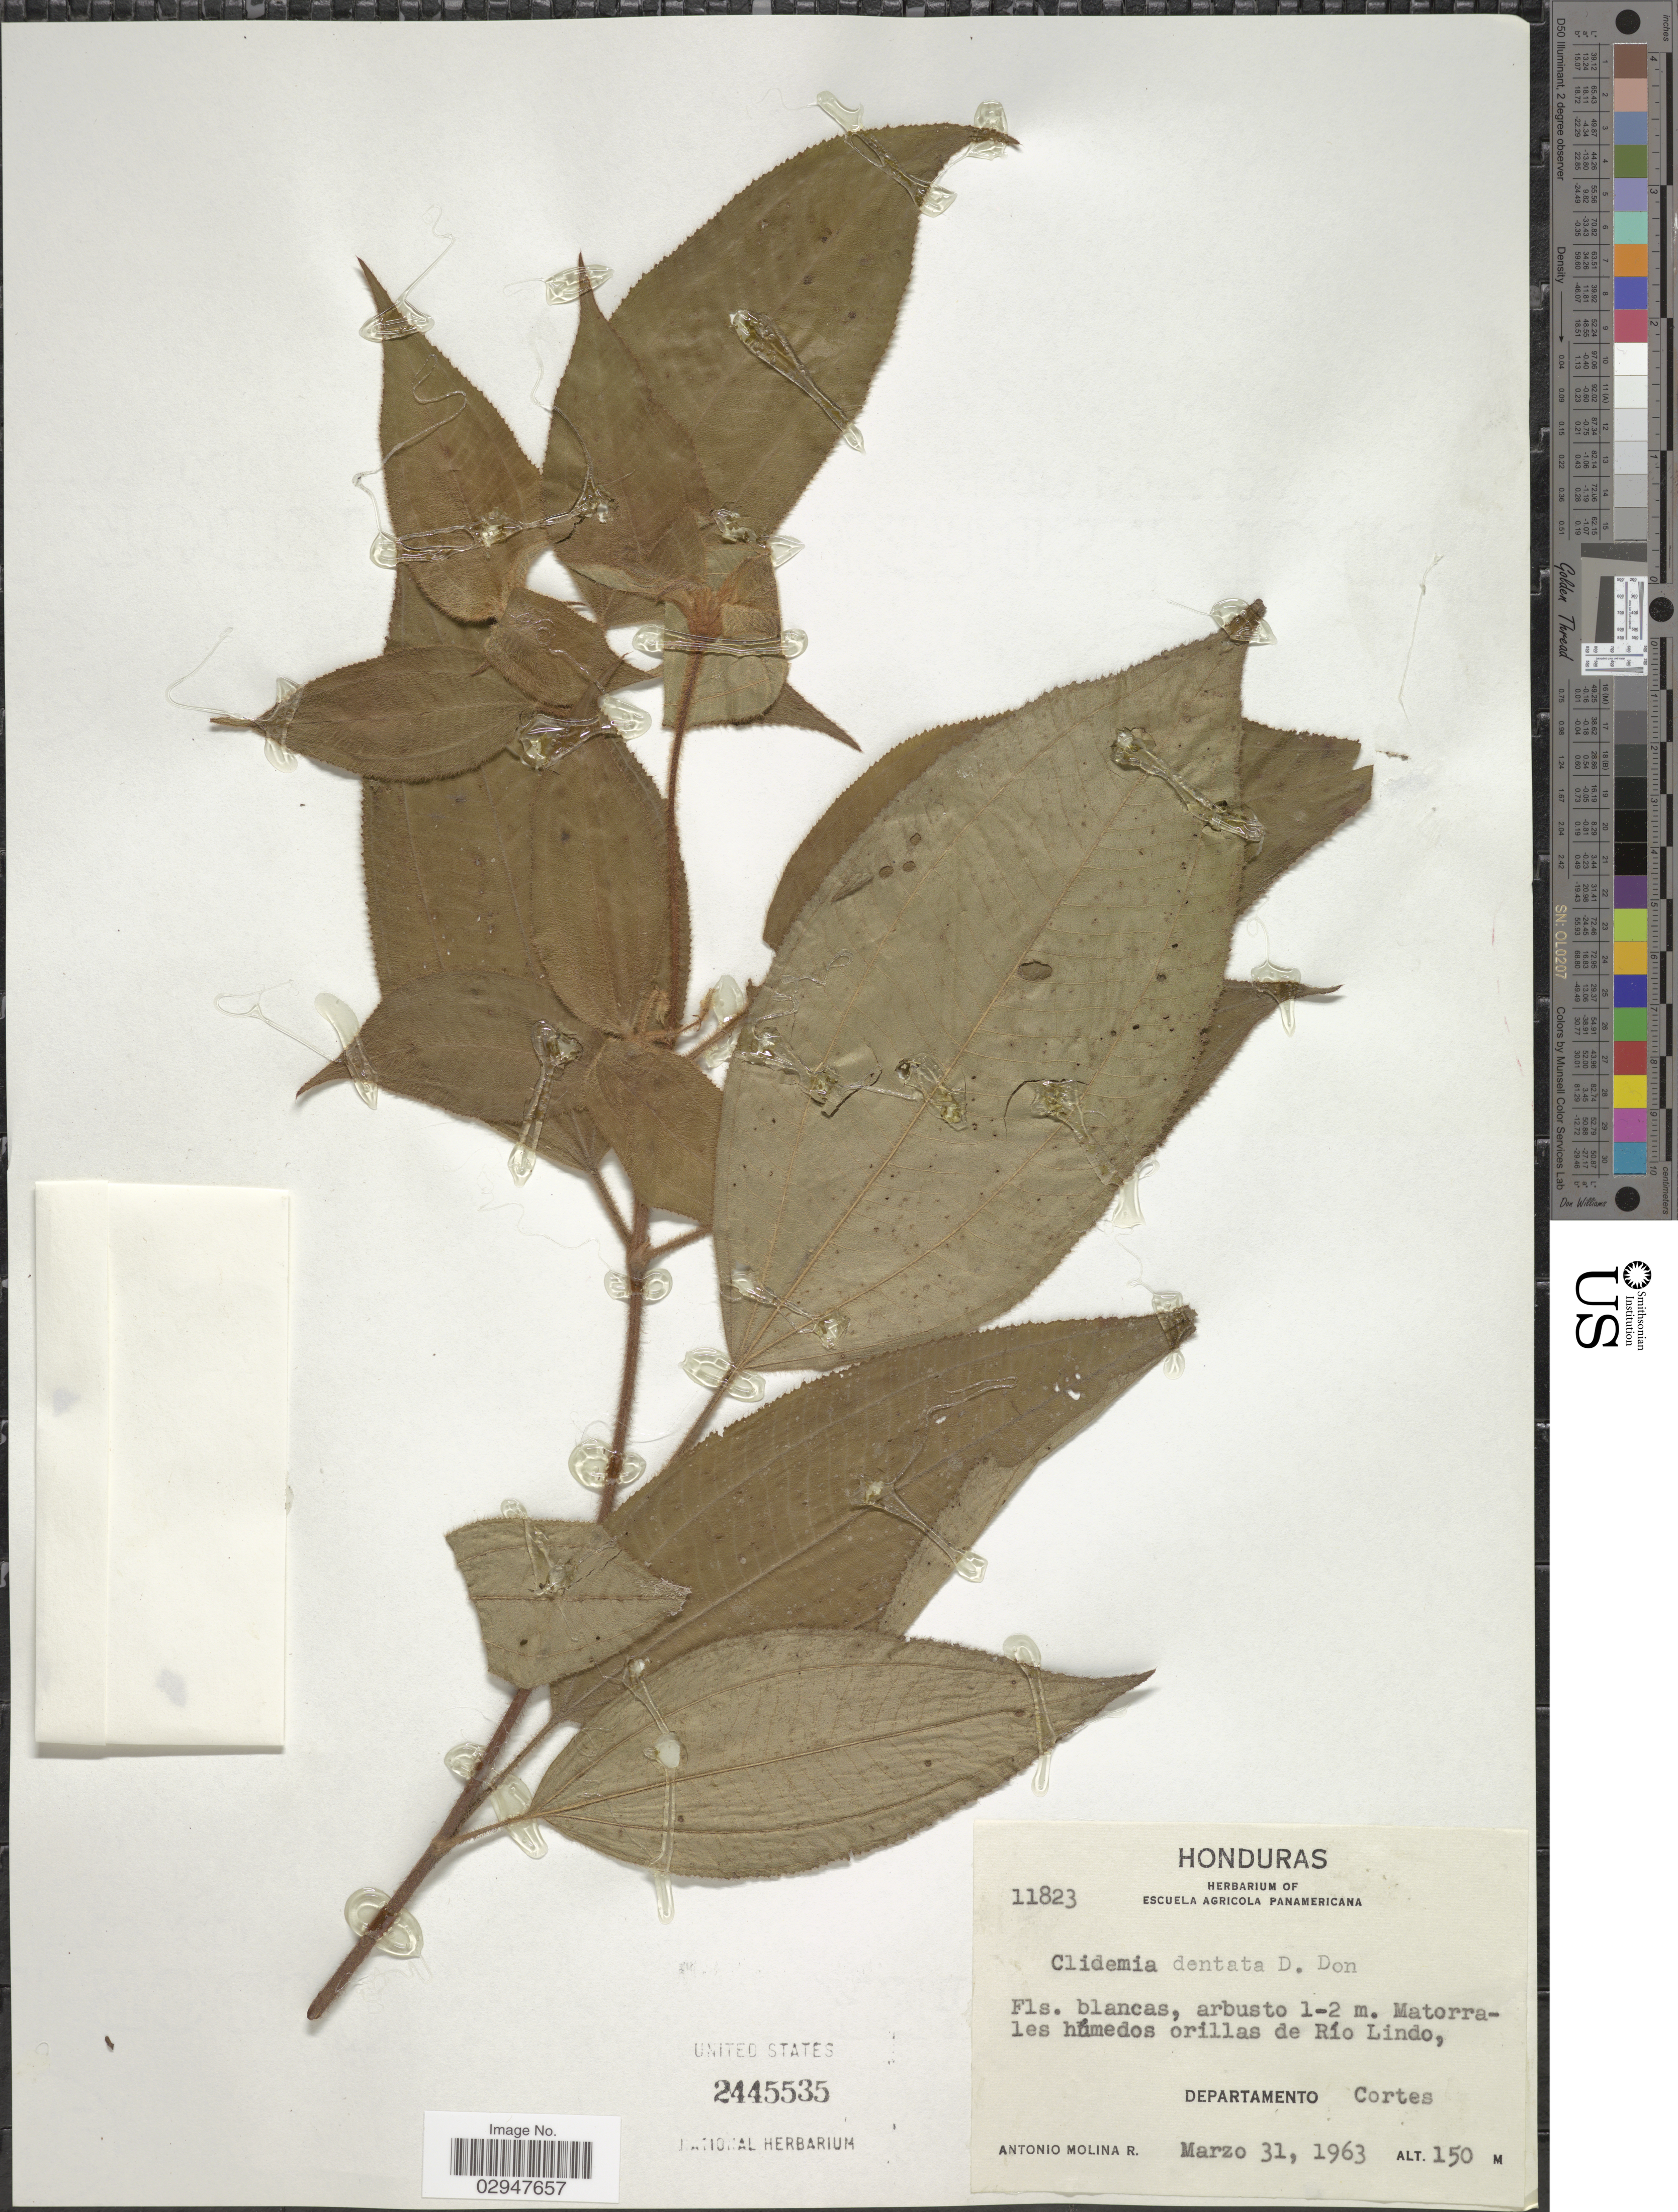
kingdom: Plantae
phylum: Tracheophyta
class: Magnoliopsida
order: Myrtales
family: Melastomataceae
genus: Clidemia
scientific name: Clidemia dentata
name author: D. Don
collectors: A. Molina R.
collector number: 11823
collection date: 1963-03-31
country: Honduras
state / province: Cortés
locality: Orillas de Río Lindo, Departamento Cortes.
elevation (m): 150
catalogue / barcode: US 2445535